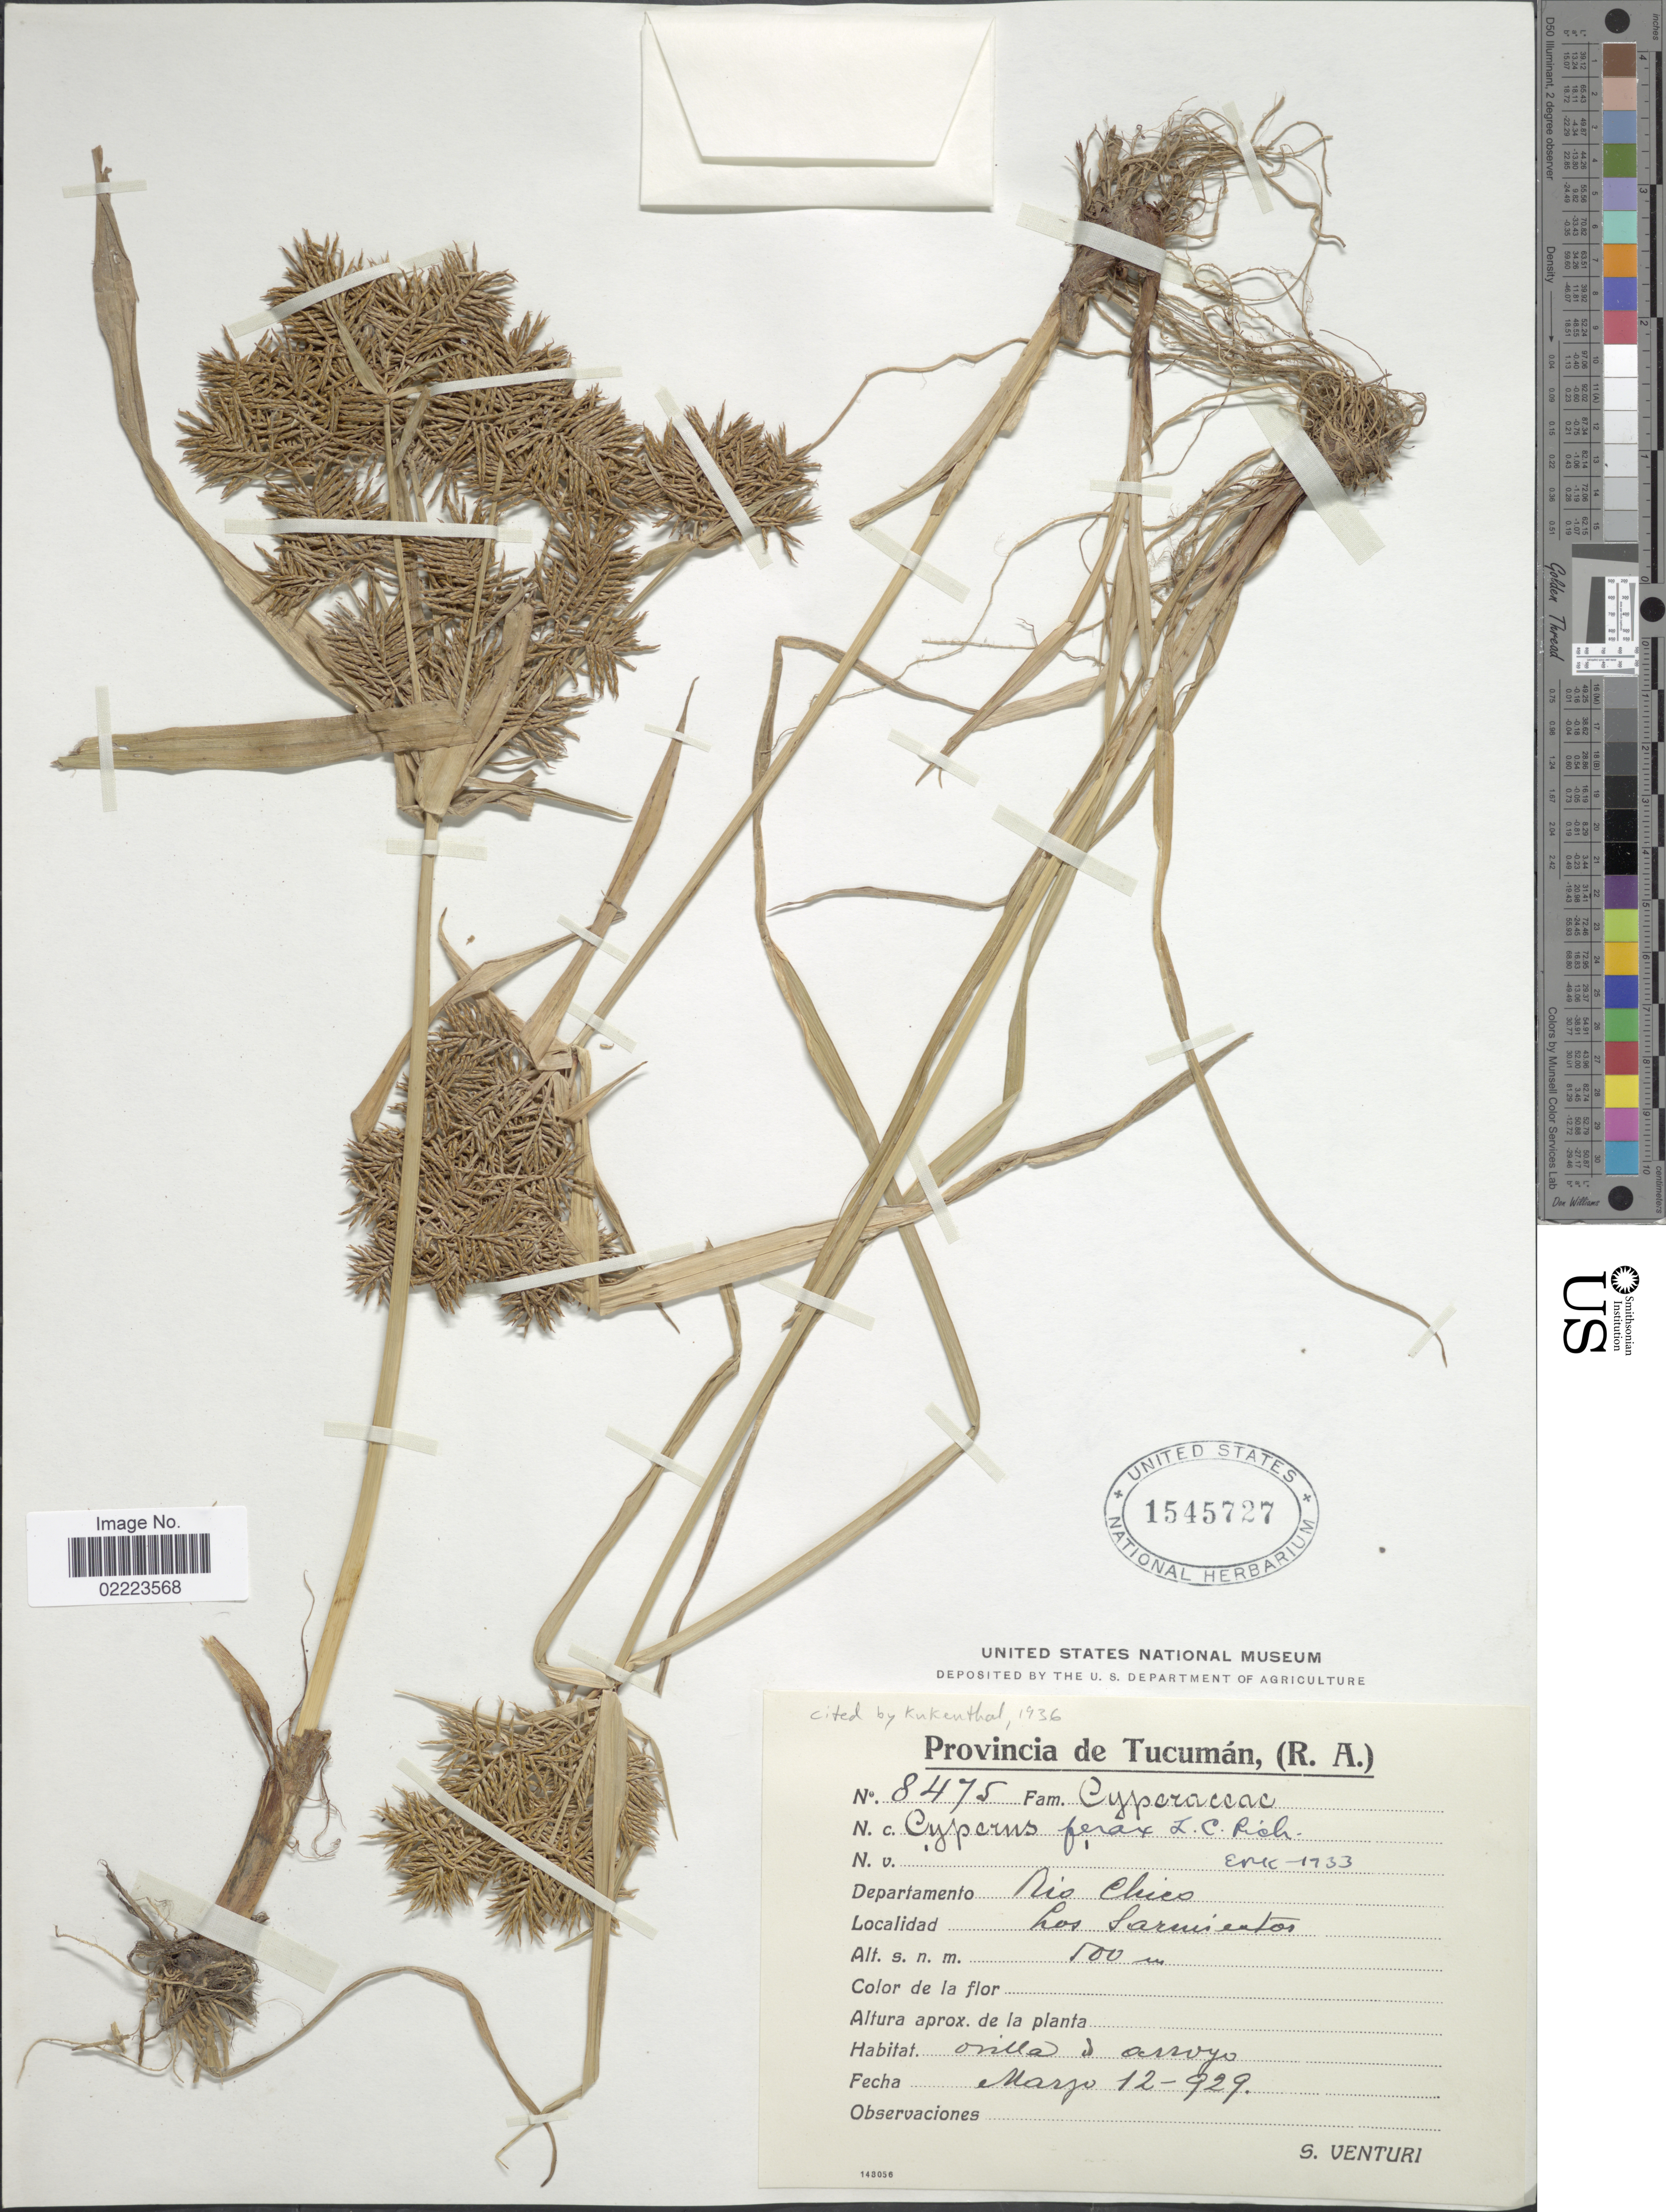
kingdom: Plantae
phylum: Tracheophyta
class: Liliopsida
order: Poales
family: Cyperaceae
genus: Cyperus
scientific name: Cyperus odoratus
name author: L.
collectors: S. Venturi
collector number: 8475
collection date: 1929-03-12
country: Argentina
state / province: Tucuman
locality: (R.A.) Departamento Rio Chico. Los Sarmientos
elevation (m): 500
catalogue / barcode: US 1545727